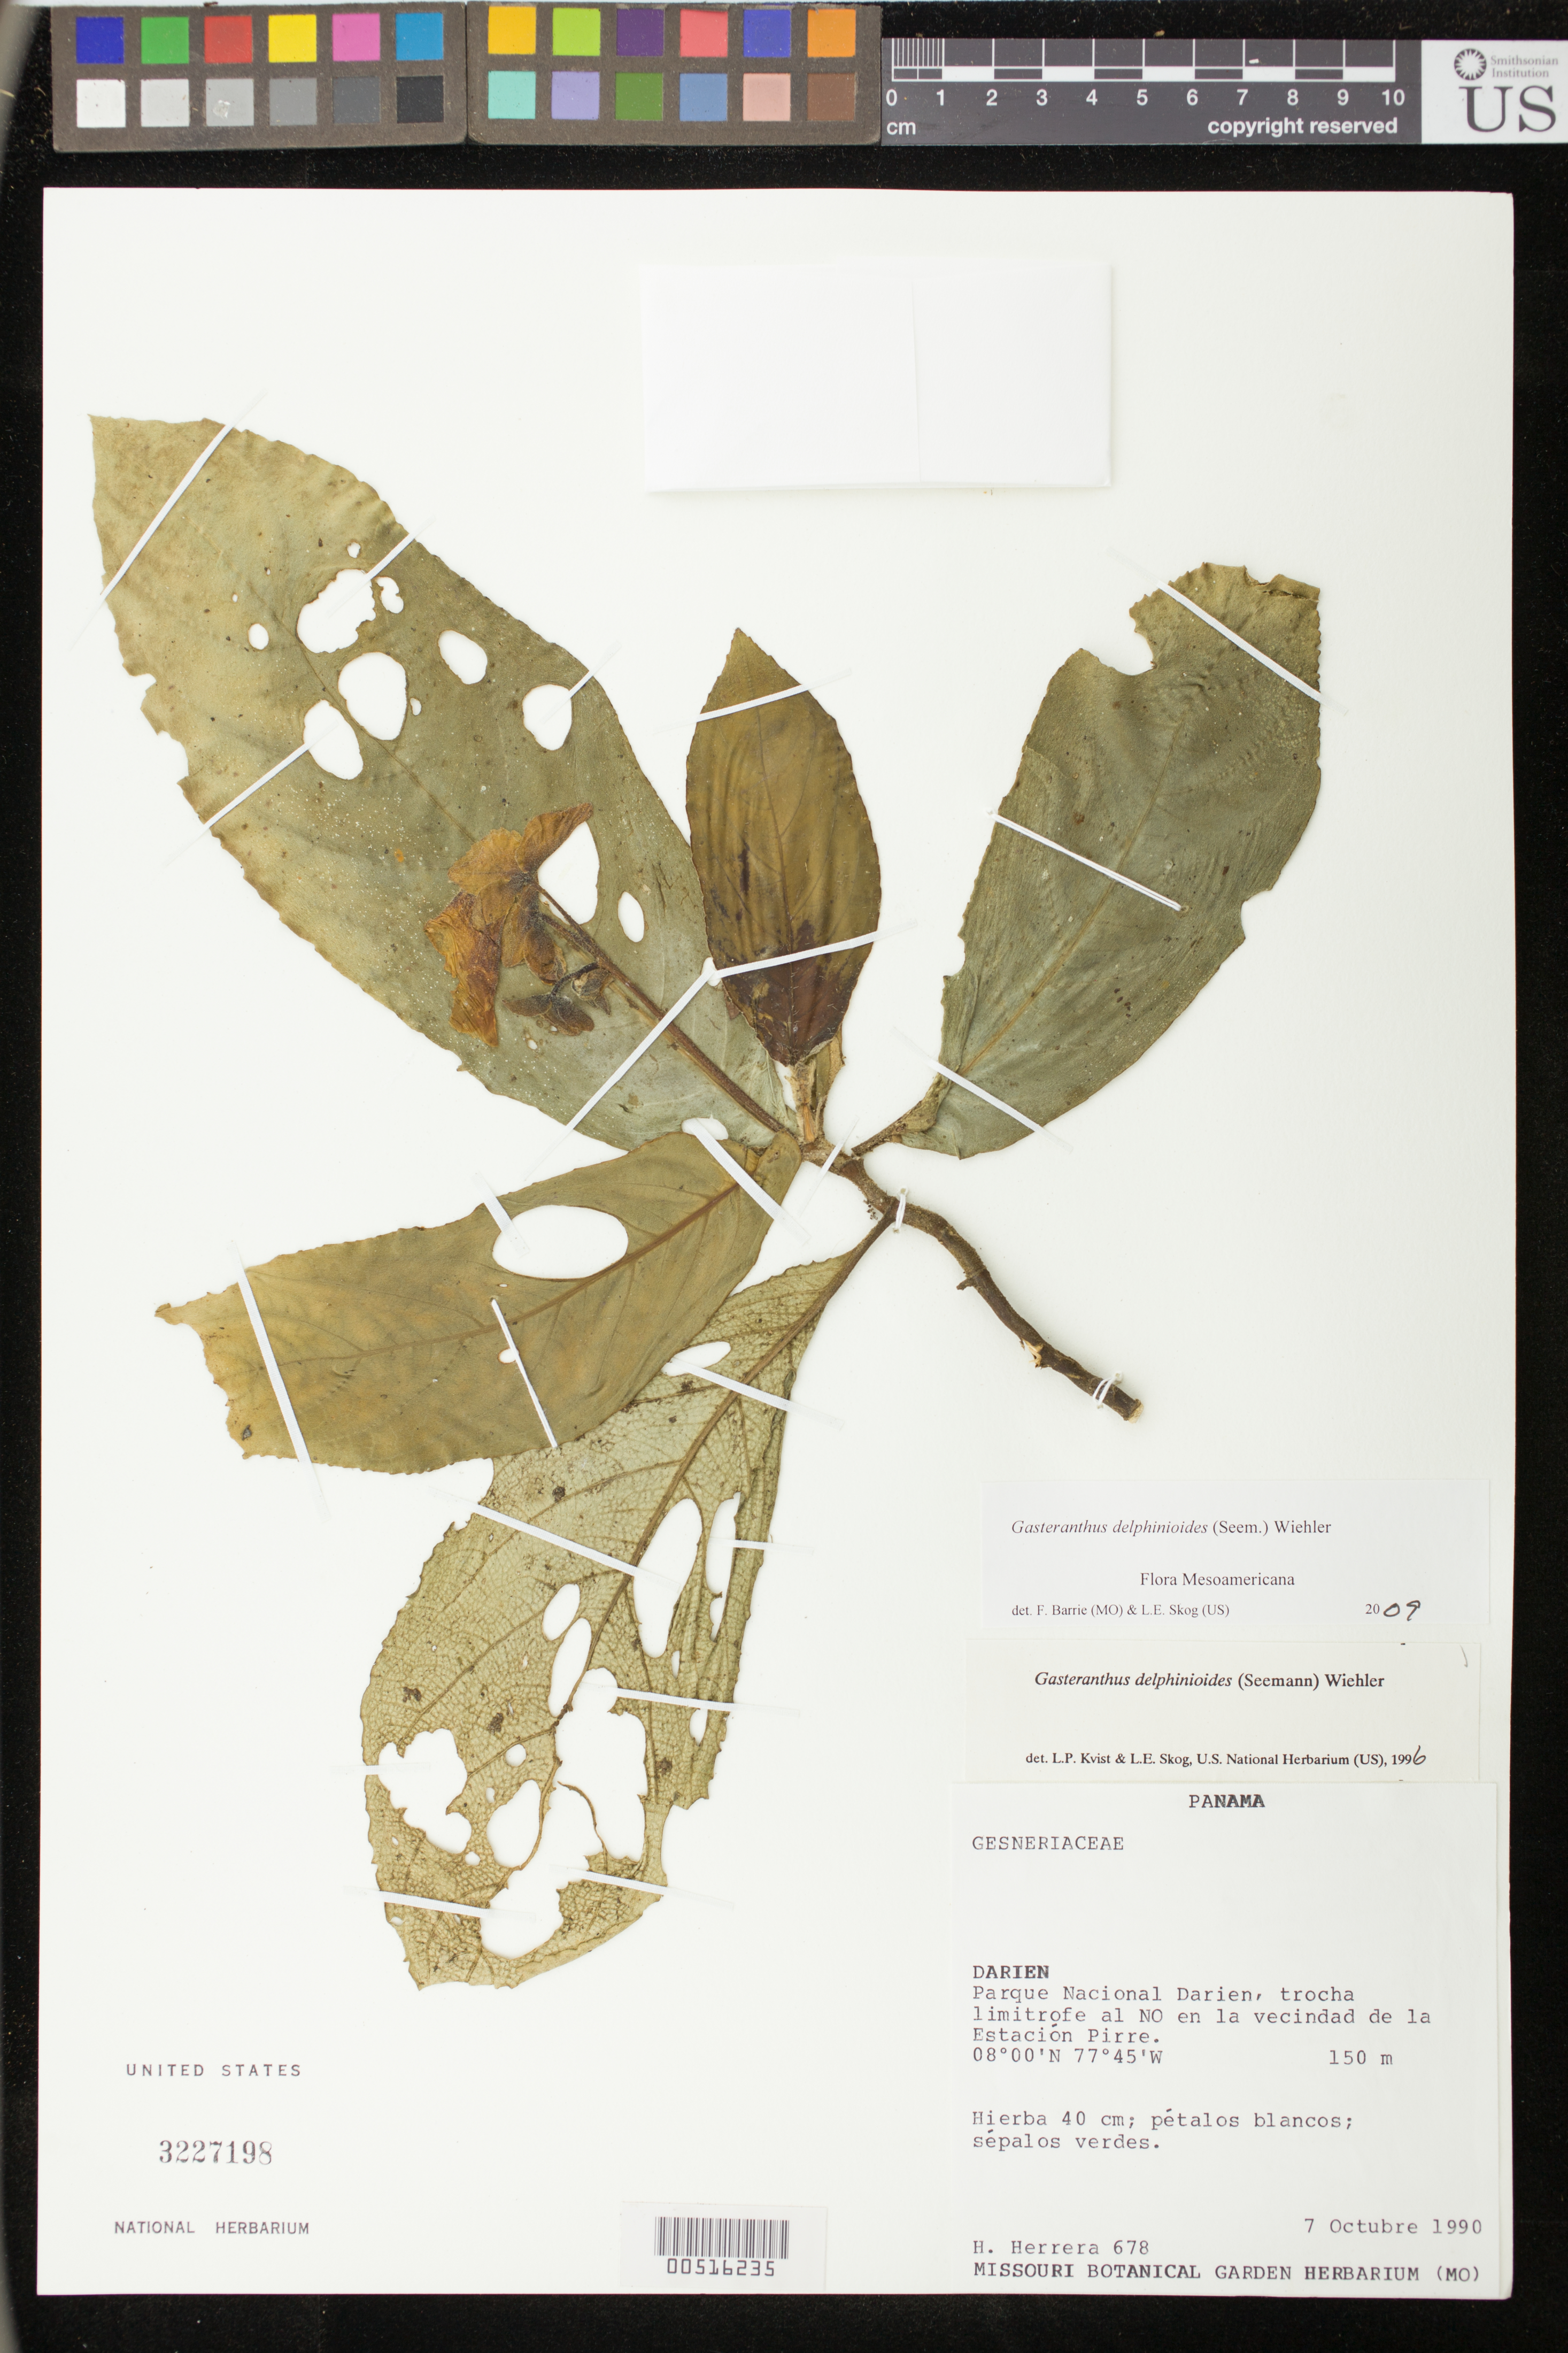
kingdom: Plantae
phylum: Tracheophyta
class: Magnoliopsida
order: Lamiales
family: Gesneriaceae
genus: Gasteranthus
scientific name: Gasteranthus delphinioides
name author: (Seem.) Wiehler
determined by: Skog, Laurence E.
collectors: H. Herrera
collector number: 678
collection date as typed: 07 Oct 1990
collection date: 1990-10-07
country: Panama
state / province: Darién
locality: Parque Nacional Darien, trocha limitrofe al NO en la vecindad de la Estación Pirre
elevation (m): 150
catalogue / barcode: US 3227198